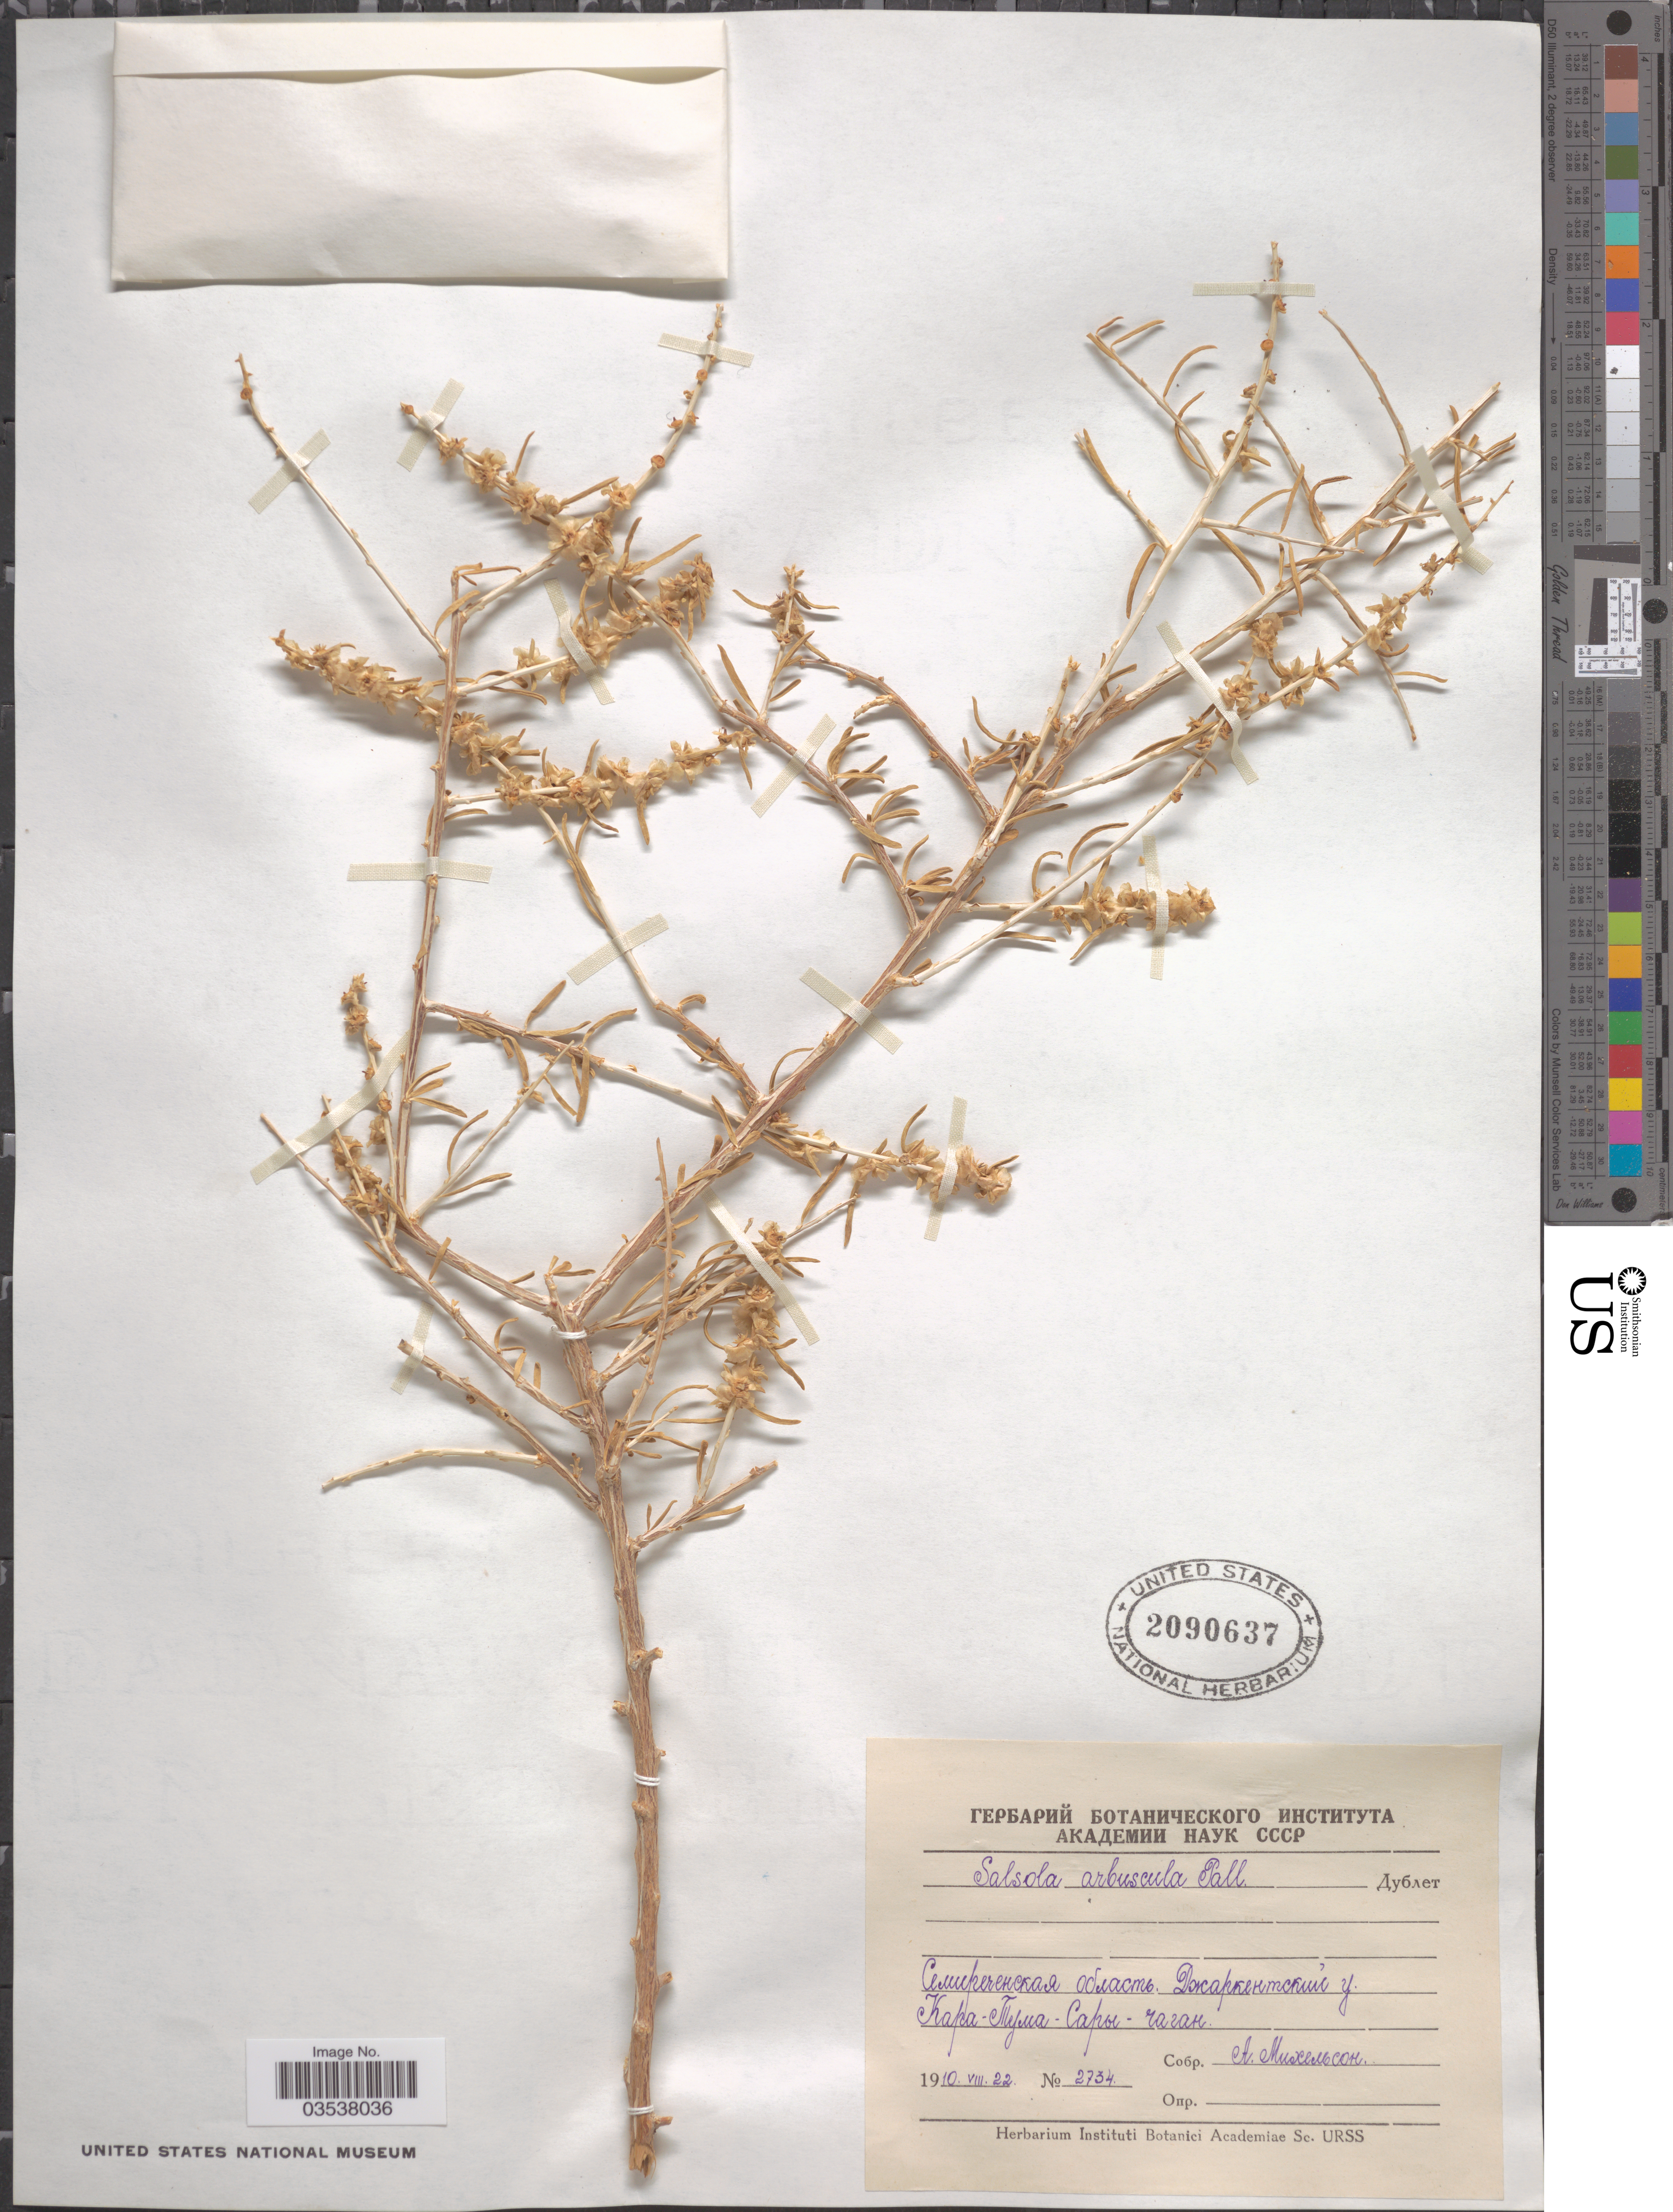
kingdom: Plantae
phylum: Tracheophyta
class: Magnoliopsida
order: Caryophyllales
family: Amaranthaceae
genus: Xylosalsola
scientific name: Xylosalsola arbuscula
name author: (Pall.) Tzvelev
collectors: A. Mikhelson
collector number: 2734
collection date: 1910-08-22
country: Kazakhstan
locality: Kara-Tuma, Saryshagan.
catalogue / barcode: US 2090637